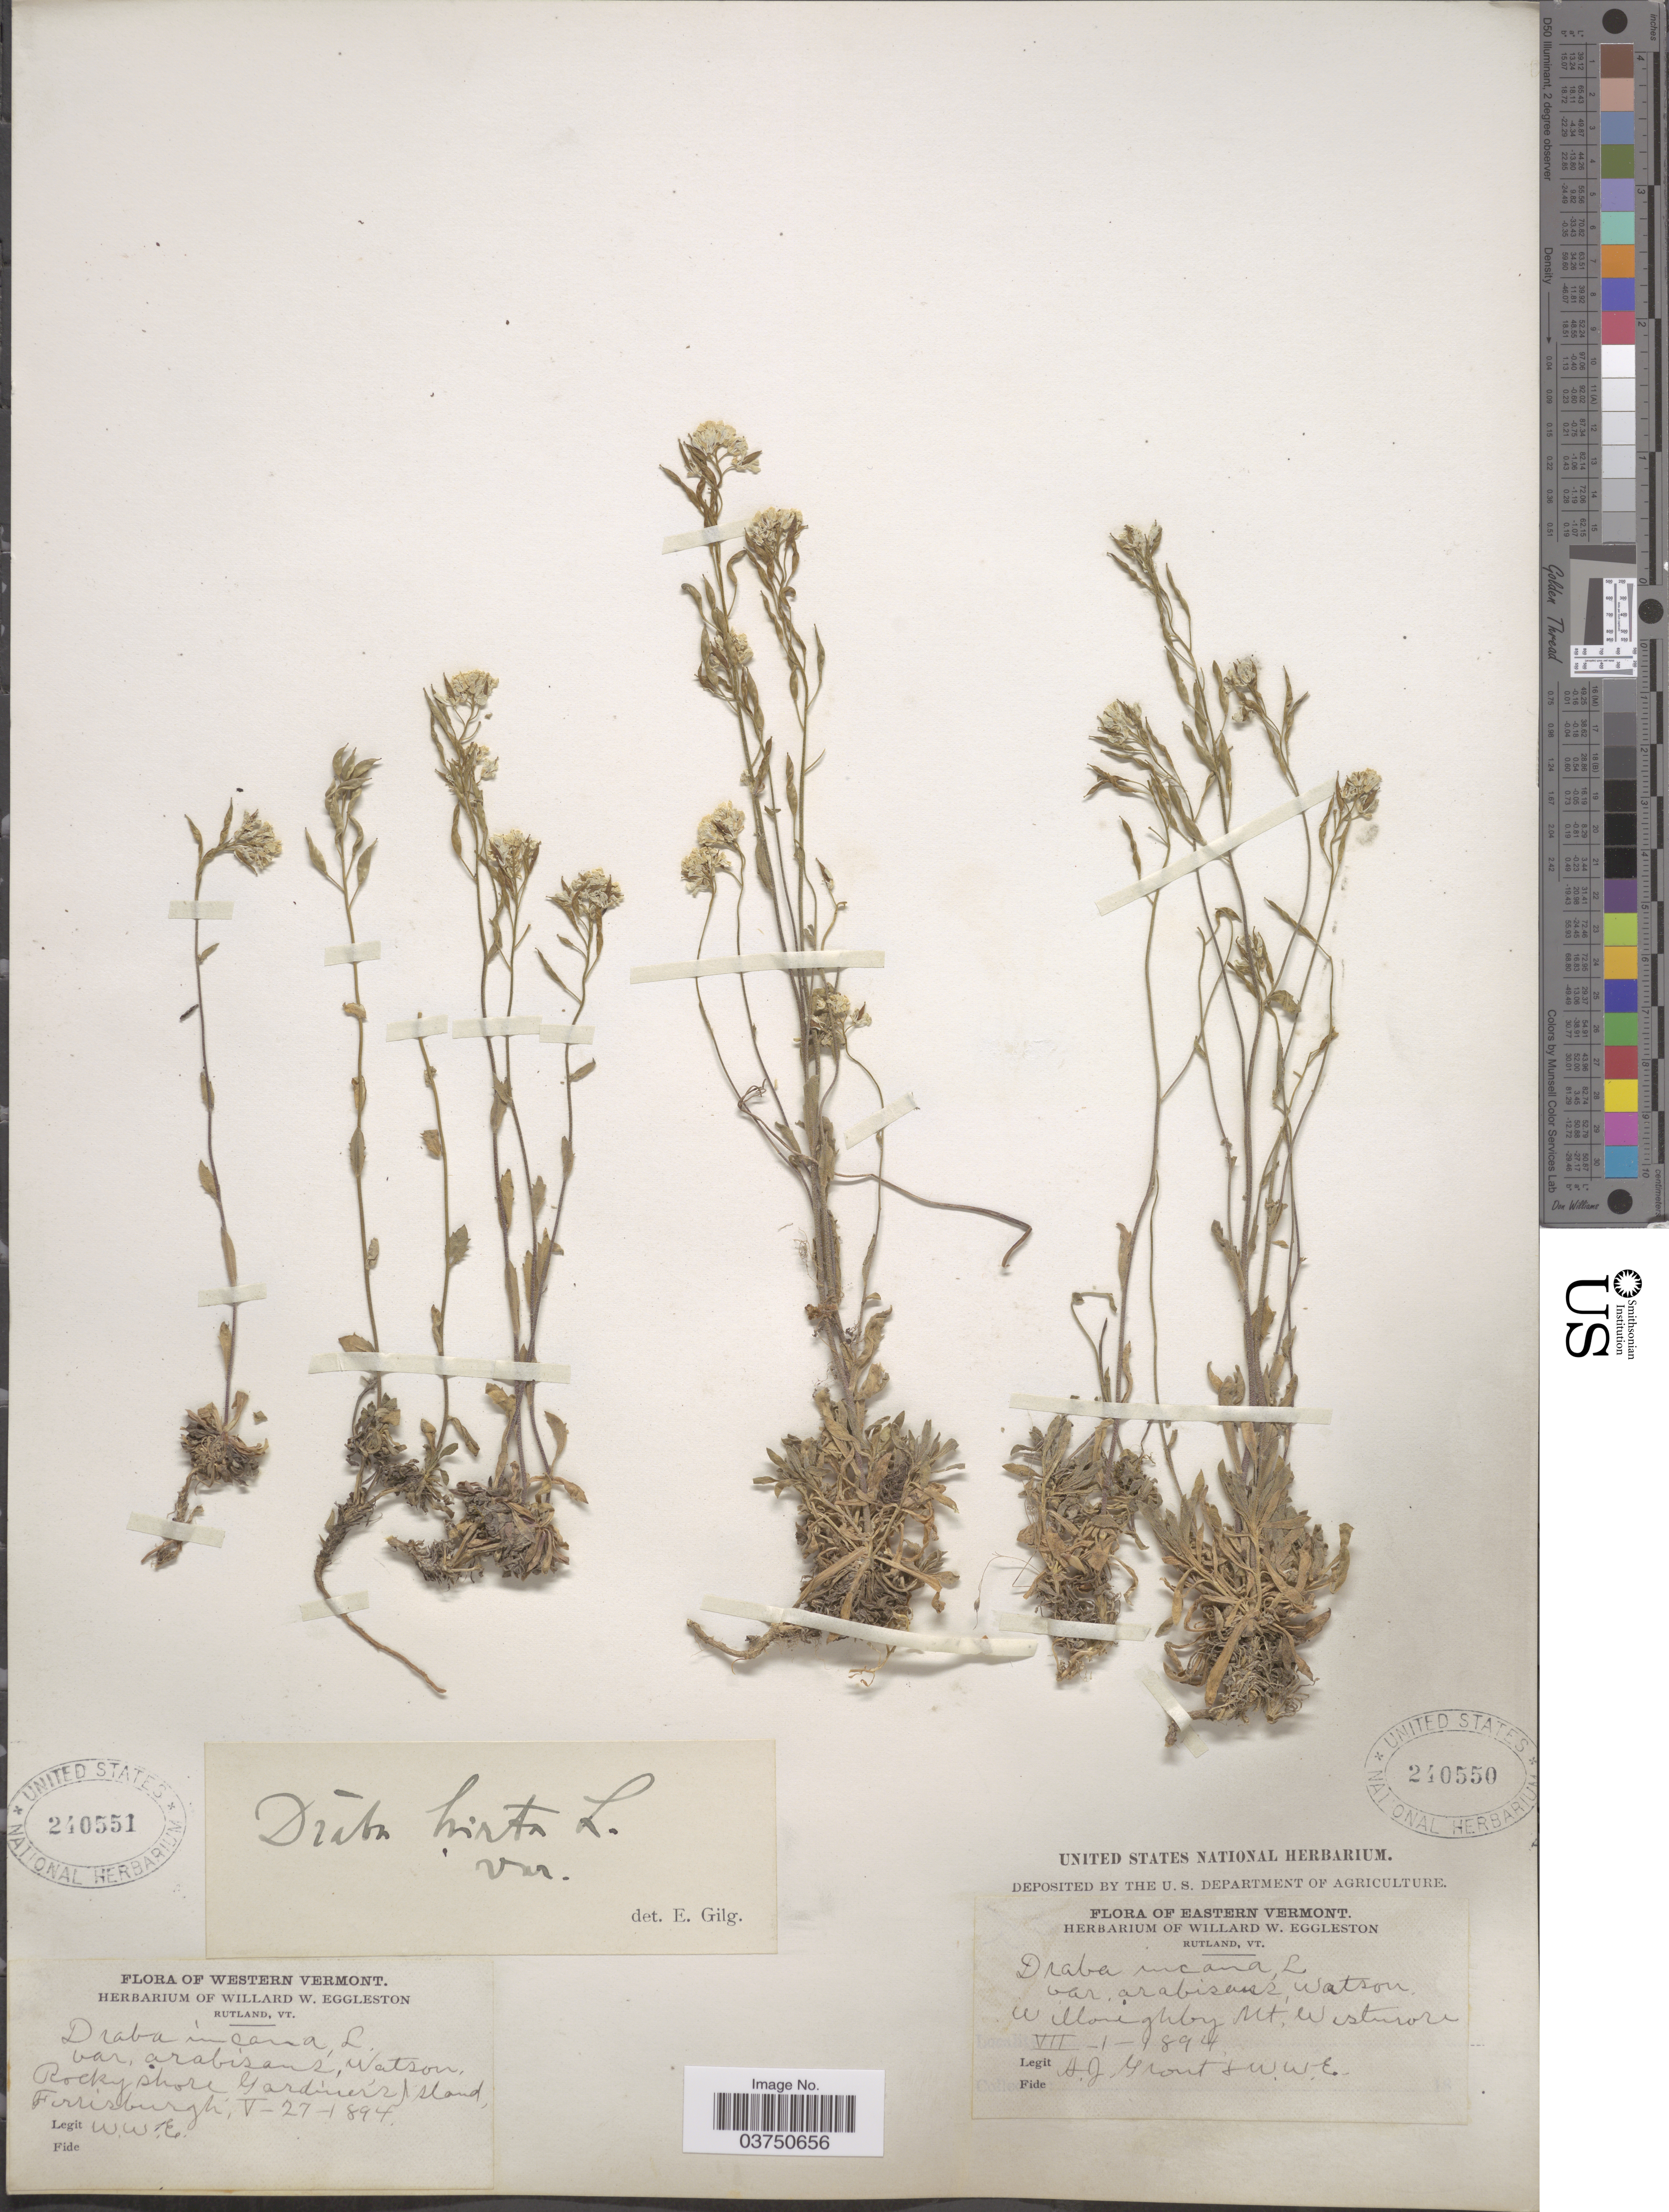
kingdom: Plantae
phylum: Tracheophyta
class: Magnoliopsida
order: Brassicales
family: Brassicaceae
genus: Draba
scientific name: Draba arabisans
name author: Michx.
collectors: A. Grant & W. W. Eggleston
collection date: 1894-07-01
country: United States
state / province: Vermont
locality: Eastern Vermont. Willoughby Mt. Westmore.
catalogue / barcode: US 240550